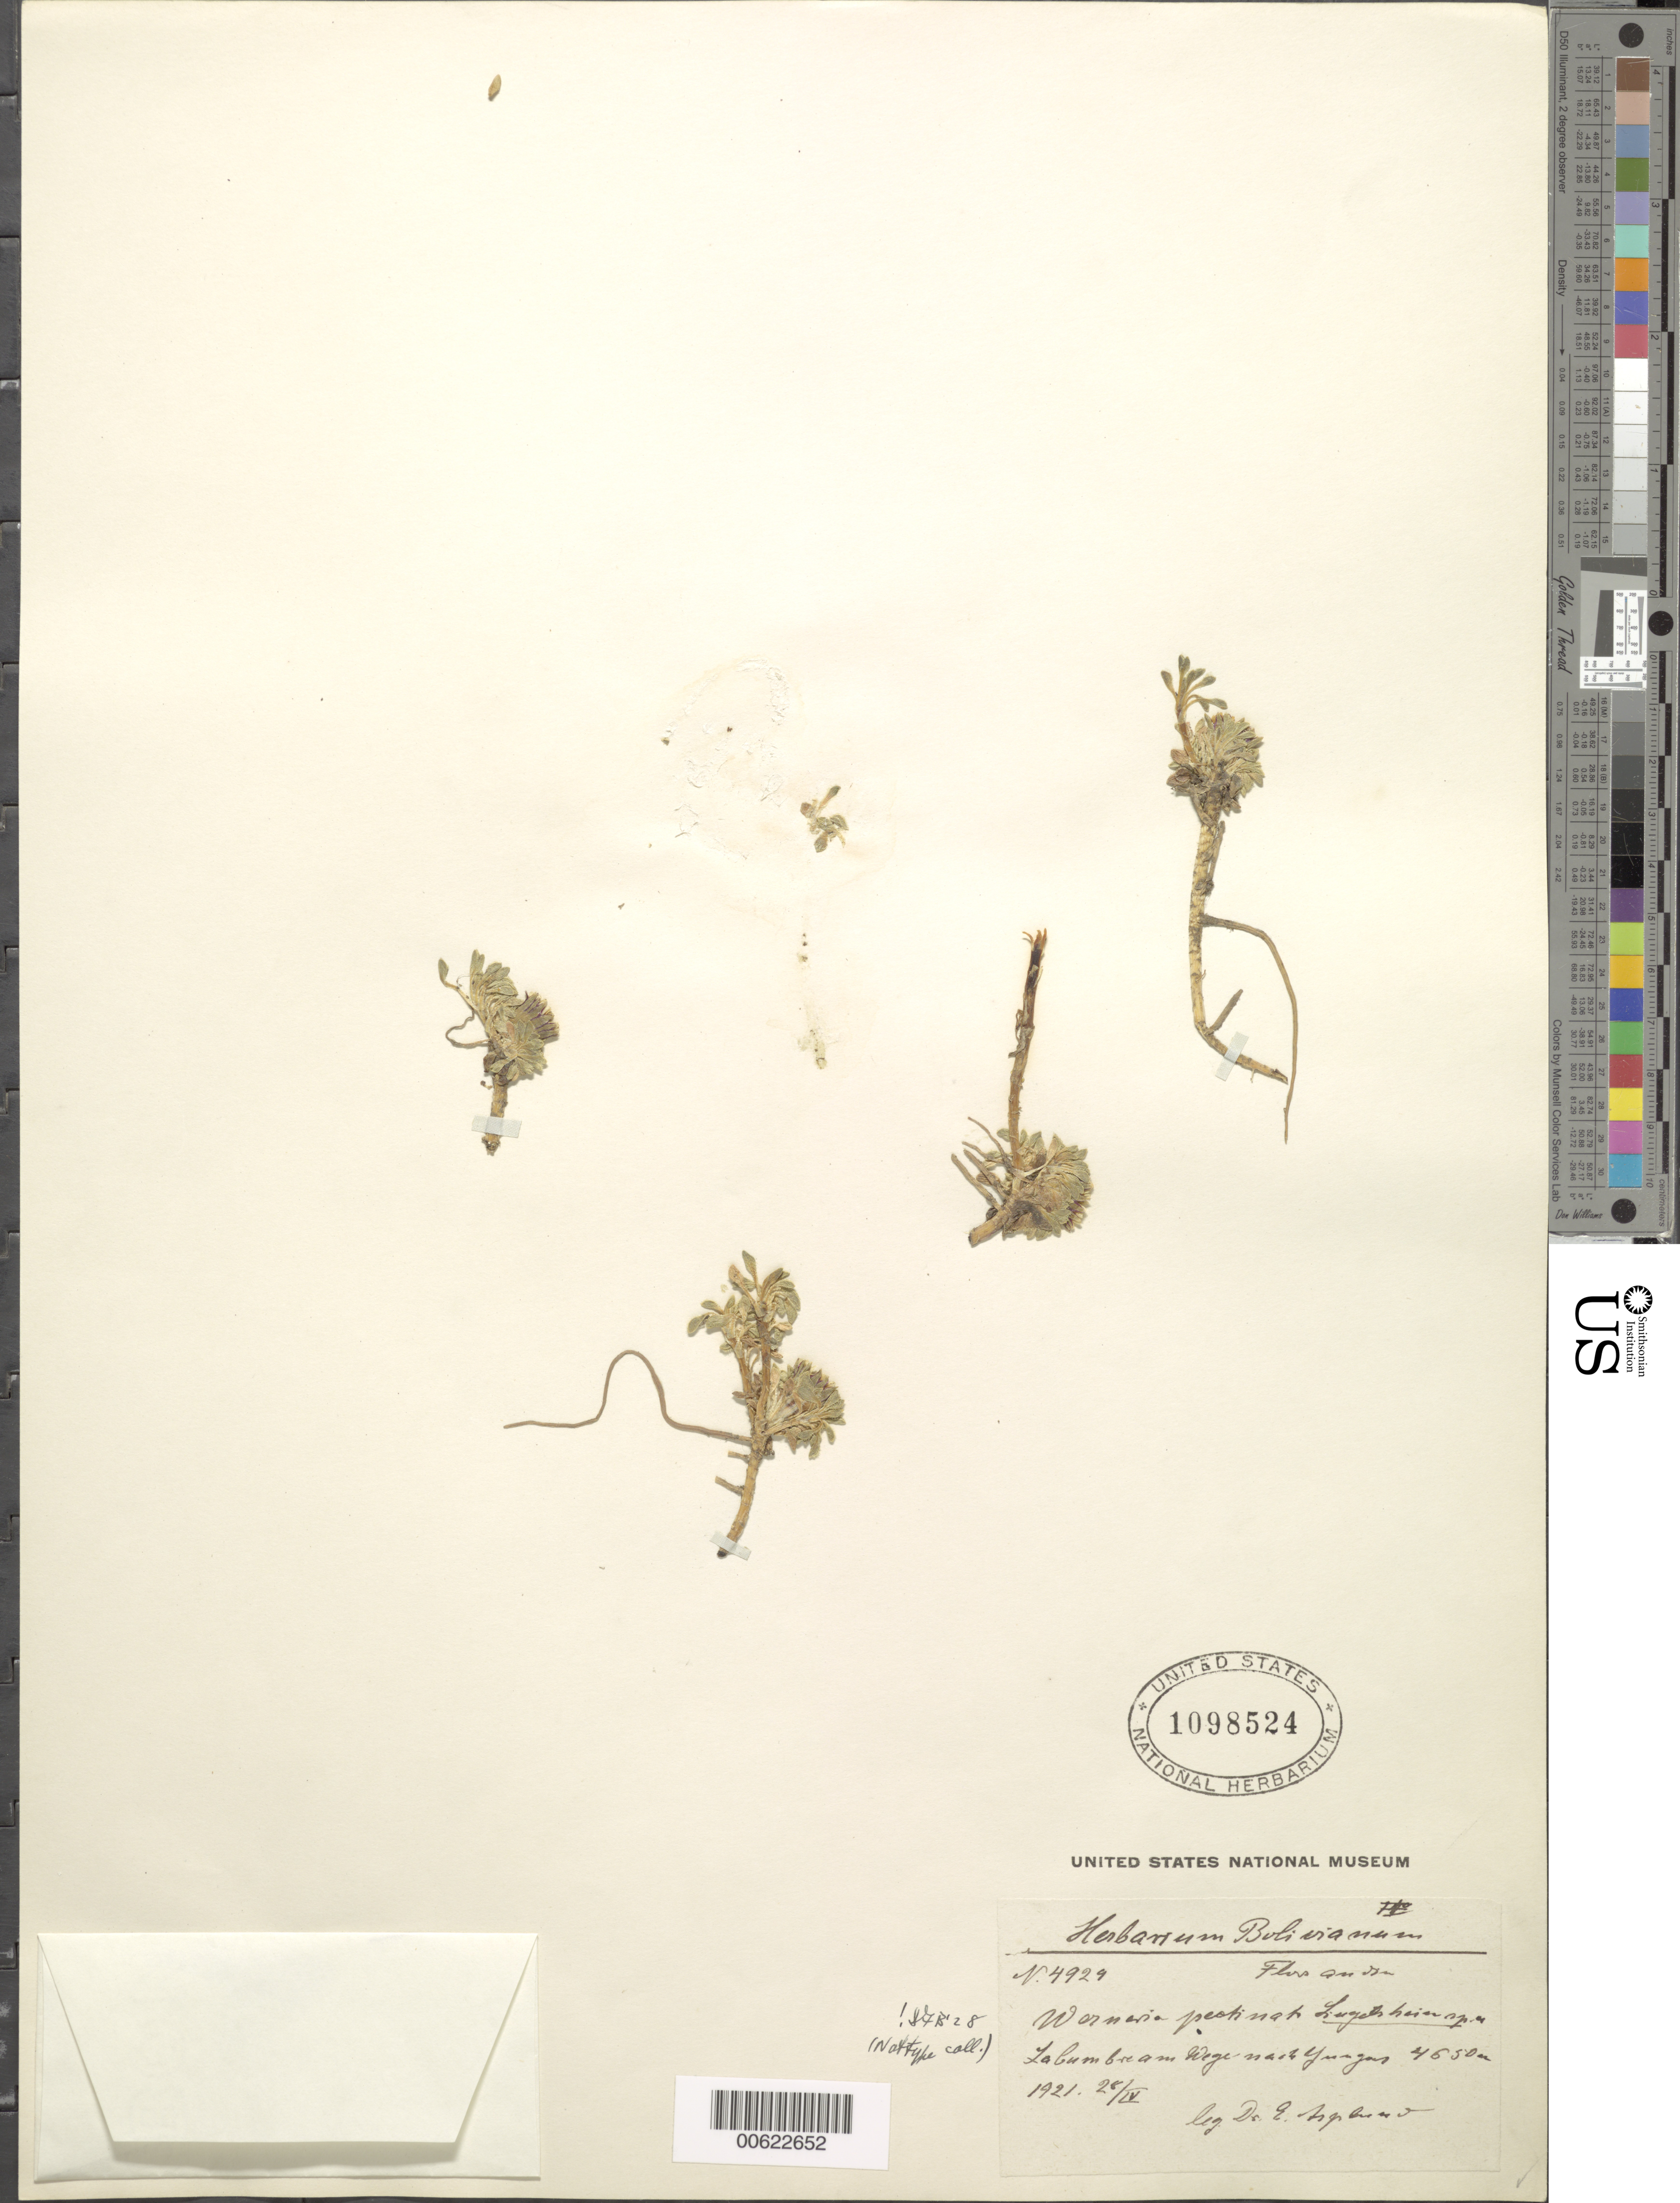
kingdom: Plantae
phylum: Tracheophyta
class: Magnoliopsida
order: Asterales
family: Asteraceae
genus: Werneria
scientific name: Werneria pectinata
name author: Lingelsh.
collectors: E. Asplund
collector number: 4929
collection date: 1921-04-28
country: Bolivia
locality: La Cumbre [am Wege-na..sic] Yungas, coord. for La Cumbre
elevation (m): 4650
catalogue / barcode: US 1098524